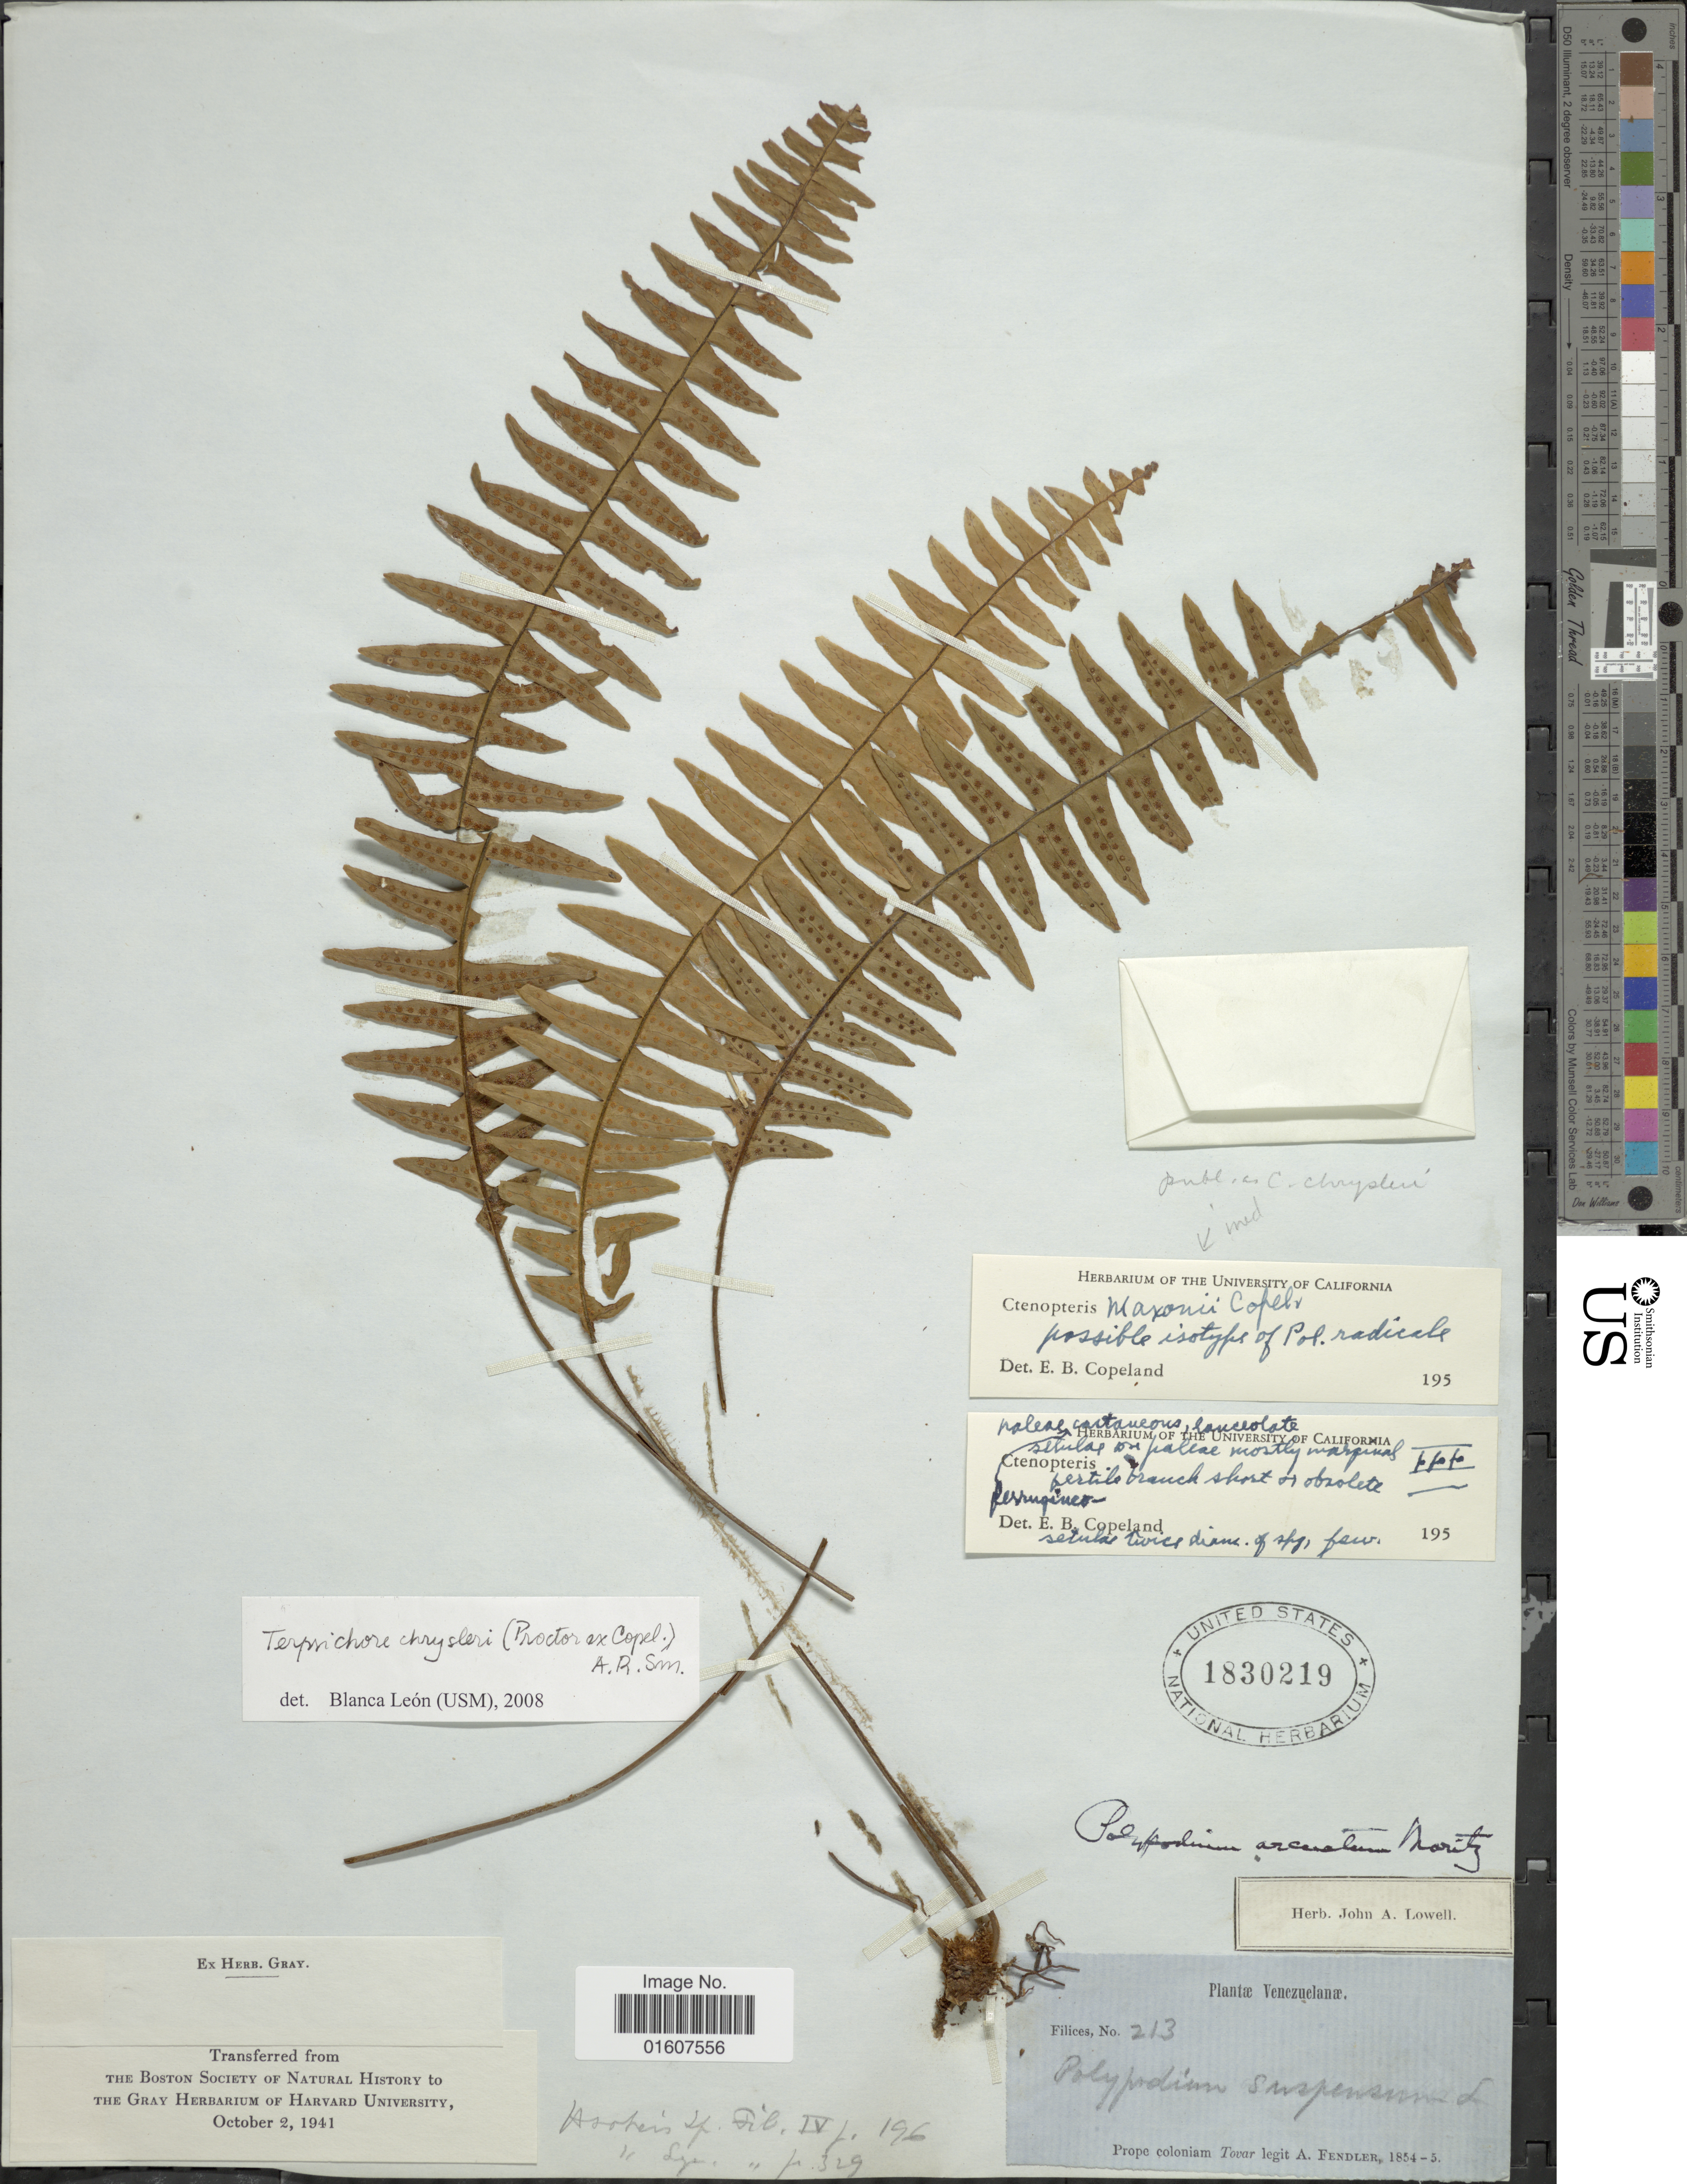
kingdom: Plantae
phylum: Tracheophyta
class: Polypodiopsida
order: Polypodiales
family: Polypodiaceae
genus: Terpsichore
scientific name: Terpsichore chrysleri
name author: (Copel.) A.R. Sm.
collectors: A. Fendler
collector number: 213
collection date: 1854/1855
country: Venezuela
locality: Prope coloniam Tovar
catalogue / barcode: US 1830219